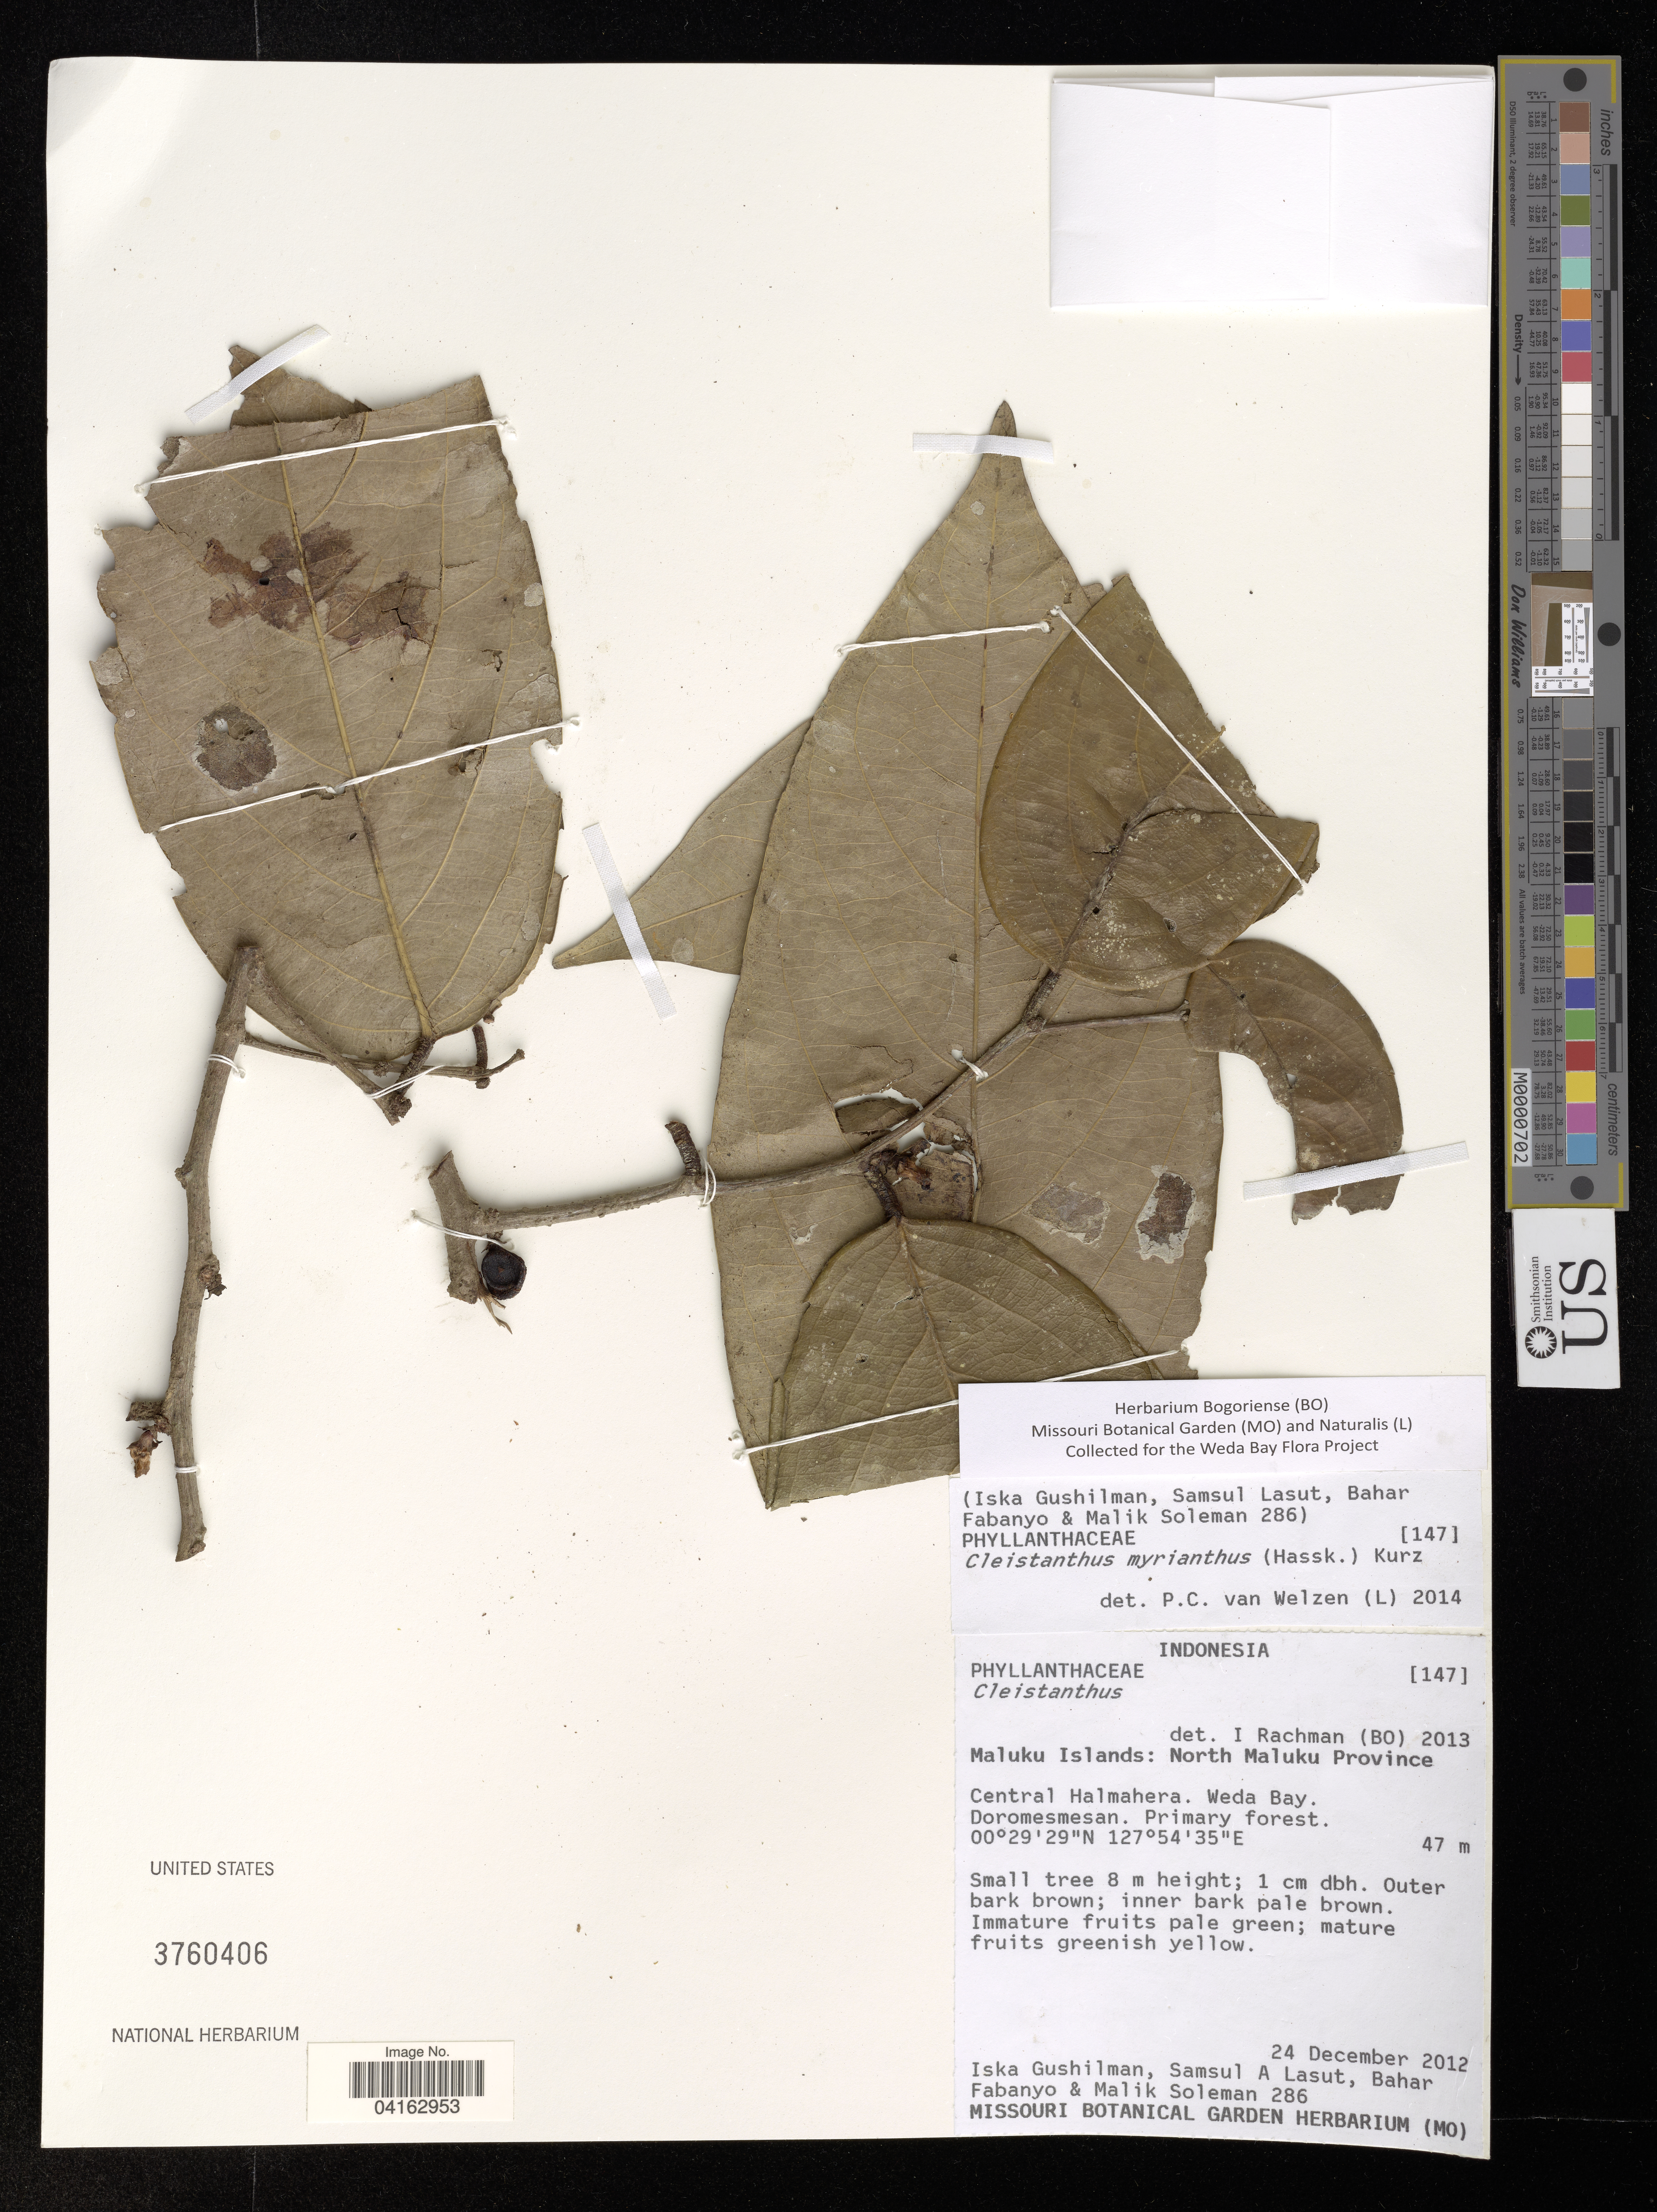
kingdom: Plantae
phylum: Tracheophyta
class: Magnoliopsida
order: Malpighiales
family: Phyllanthaceae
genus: Cleistanthus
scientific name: Cleistanthus myrianthus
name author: (Hassk.) Kurz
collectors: I. Gushilman, S. Lasut, B. Fabanyo & S. Mahroji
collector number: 286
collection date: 2012-12-24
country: Indonesia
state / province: Maluku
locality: Maluku Islands: North Maluku Province. Central Halmahera. Weda Bay. Doromesmesan.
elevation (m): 47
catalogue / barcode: US 3760406